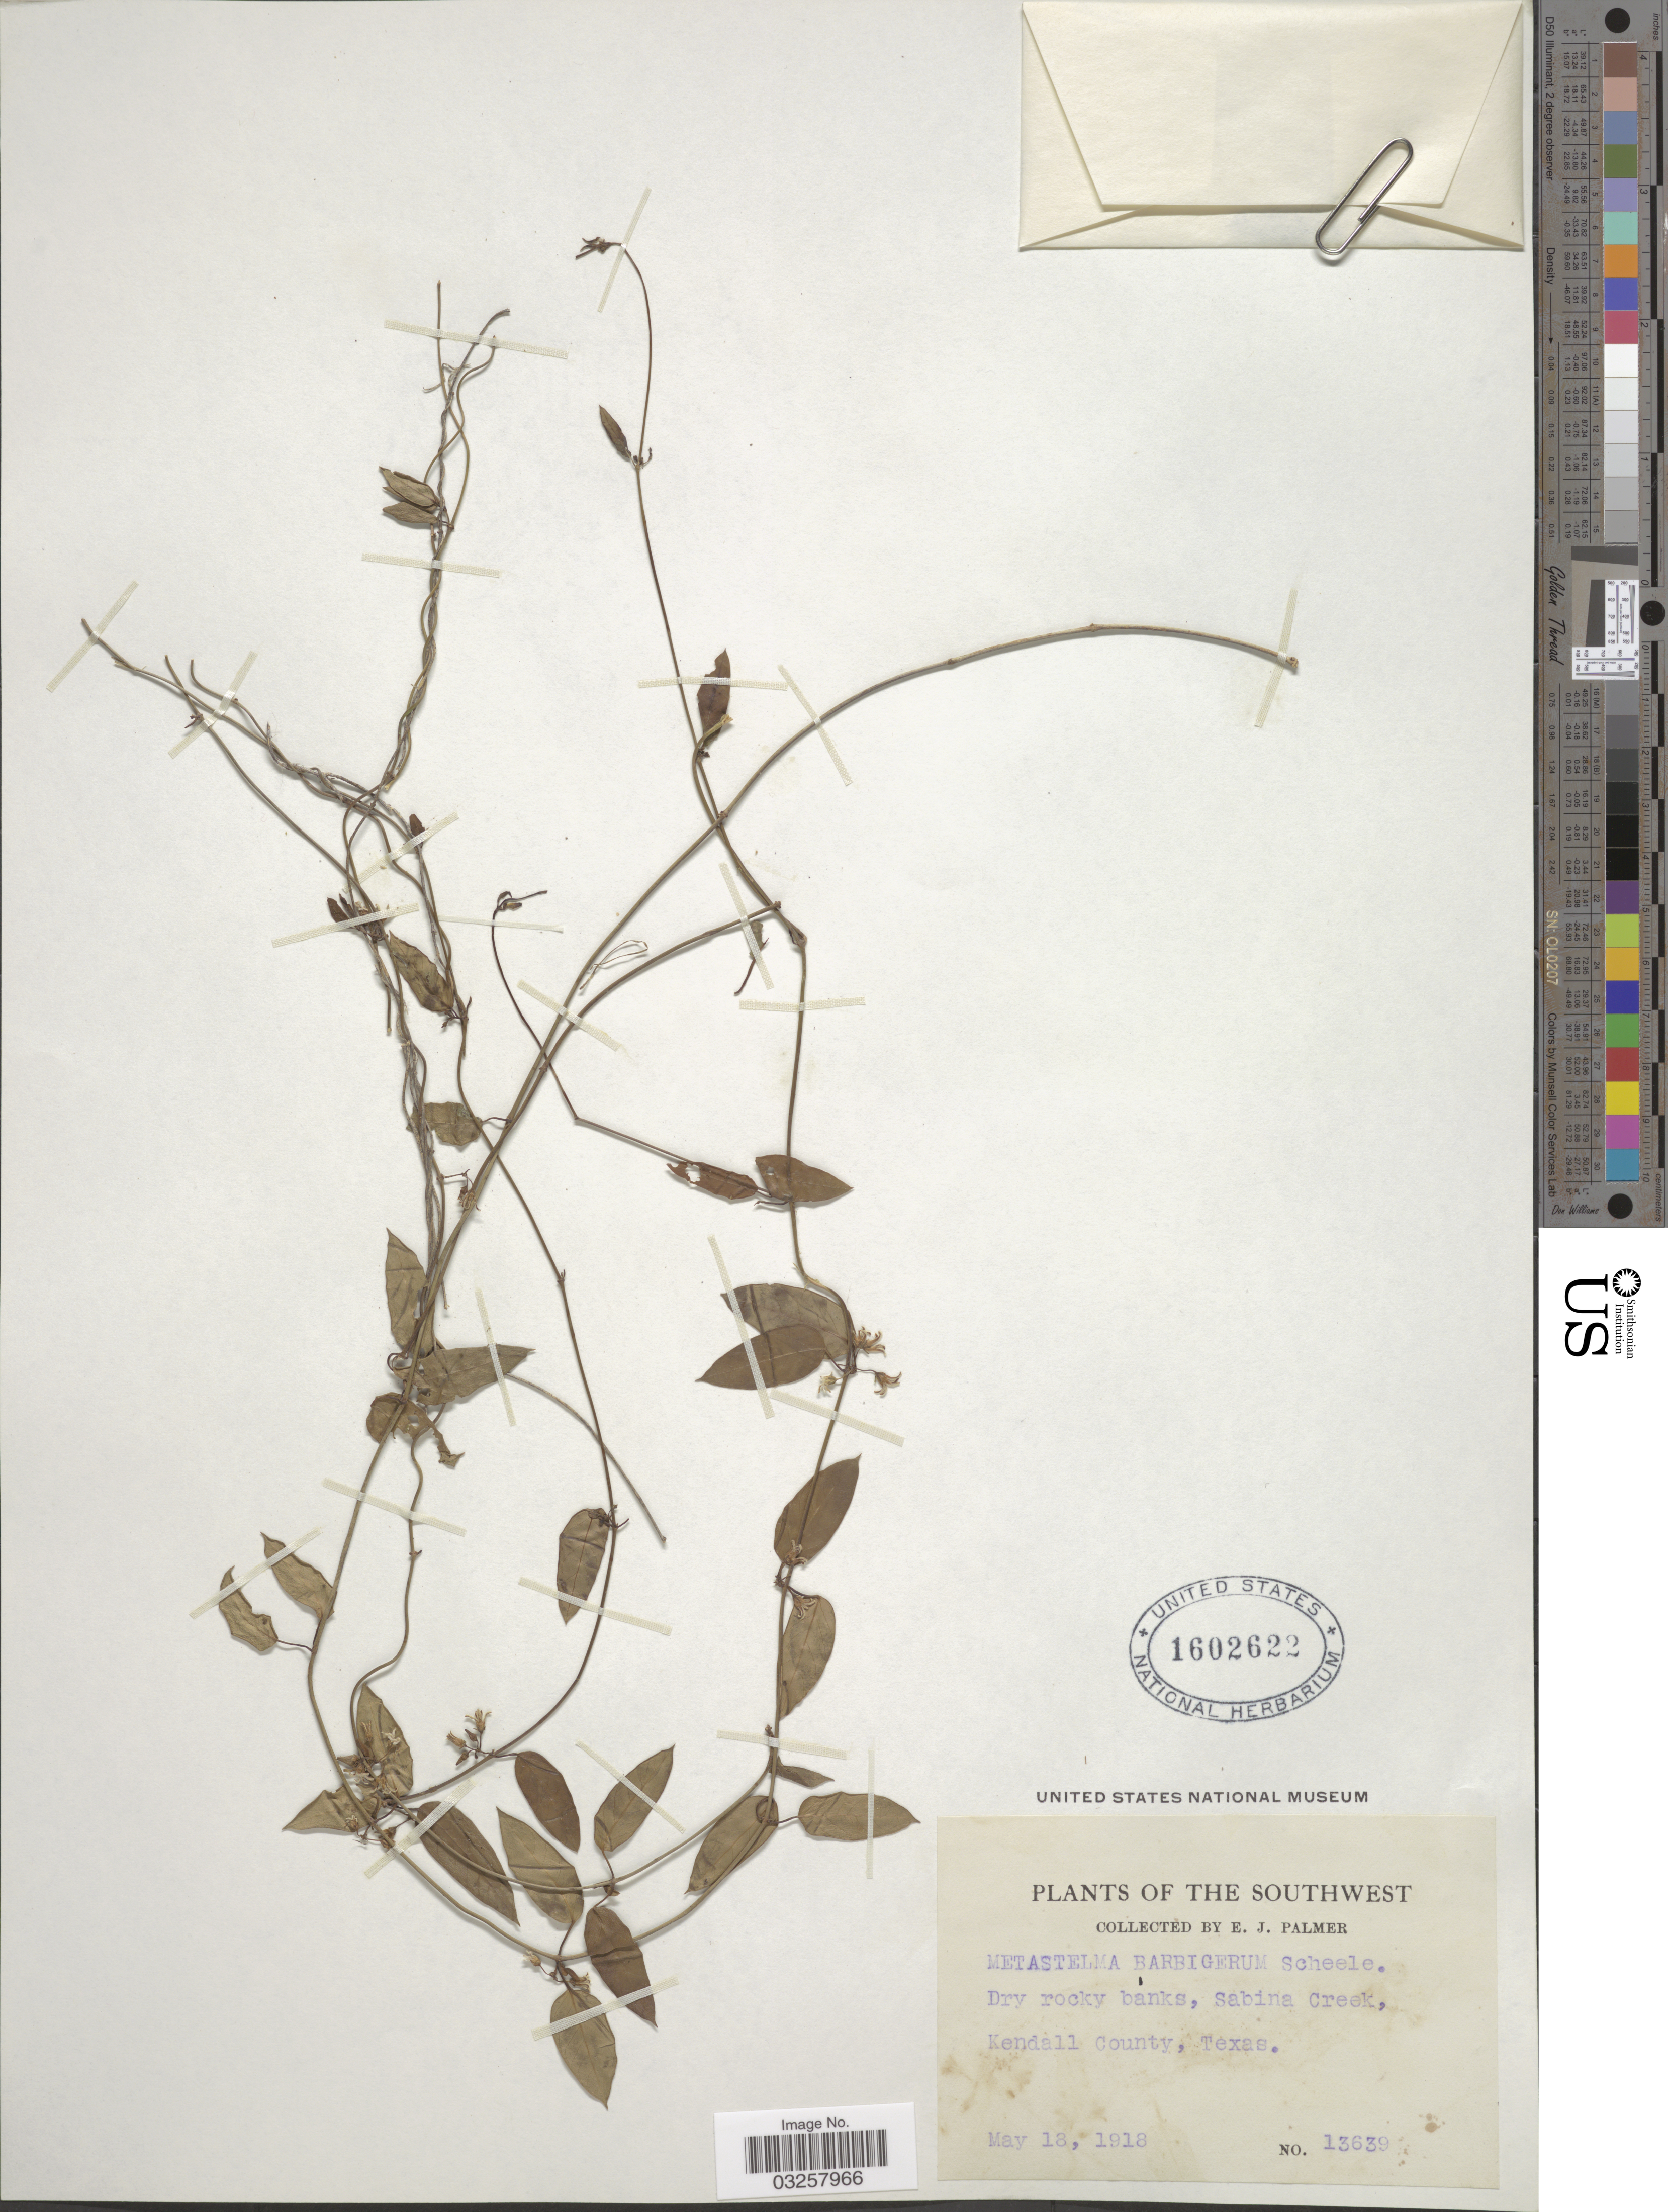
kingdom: Plantae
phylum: Tracheophyta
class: Magnoliopsida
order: Gentianales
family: Apocynaceae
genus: Metastelma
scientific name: Metastelma barbigerum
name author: Scheele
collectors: E. J. Palmer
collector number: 13639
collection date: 1918-05-18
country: United States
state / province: Texas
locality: The Southwest. Sabina Creek, Kendall County.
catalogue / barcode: US 1602622